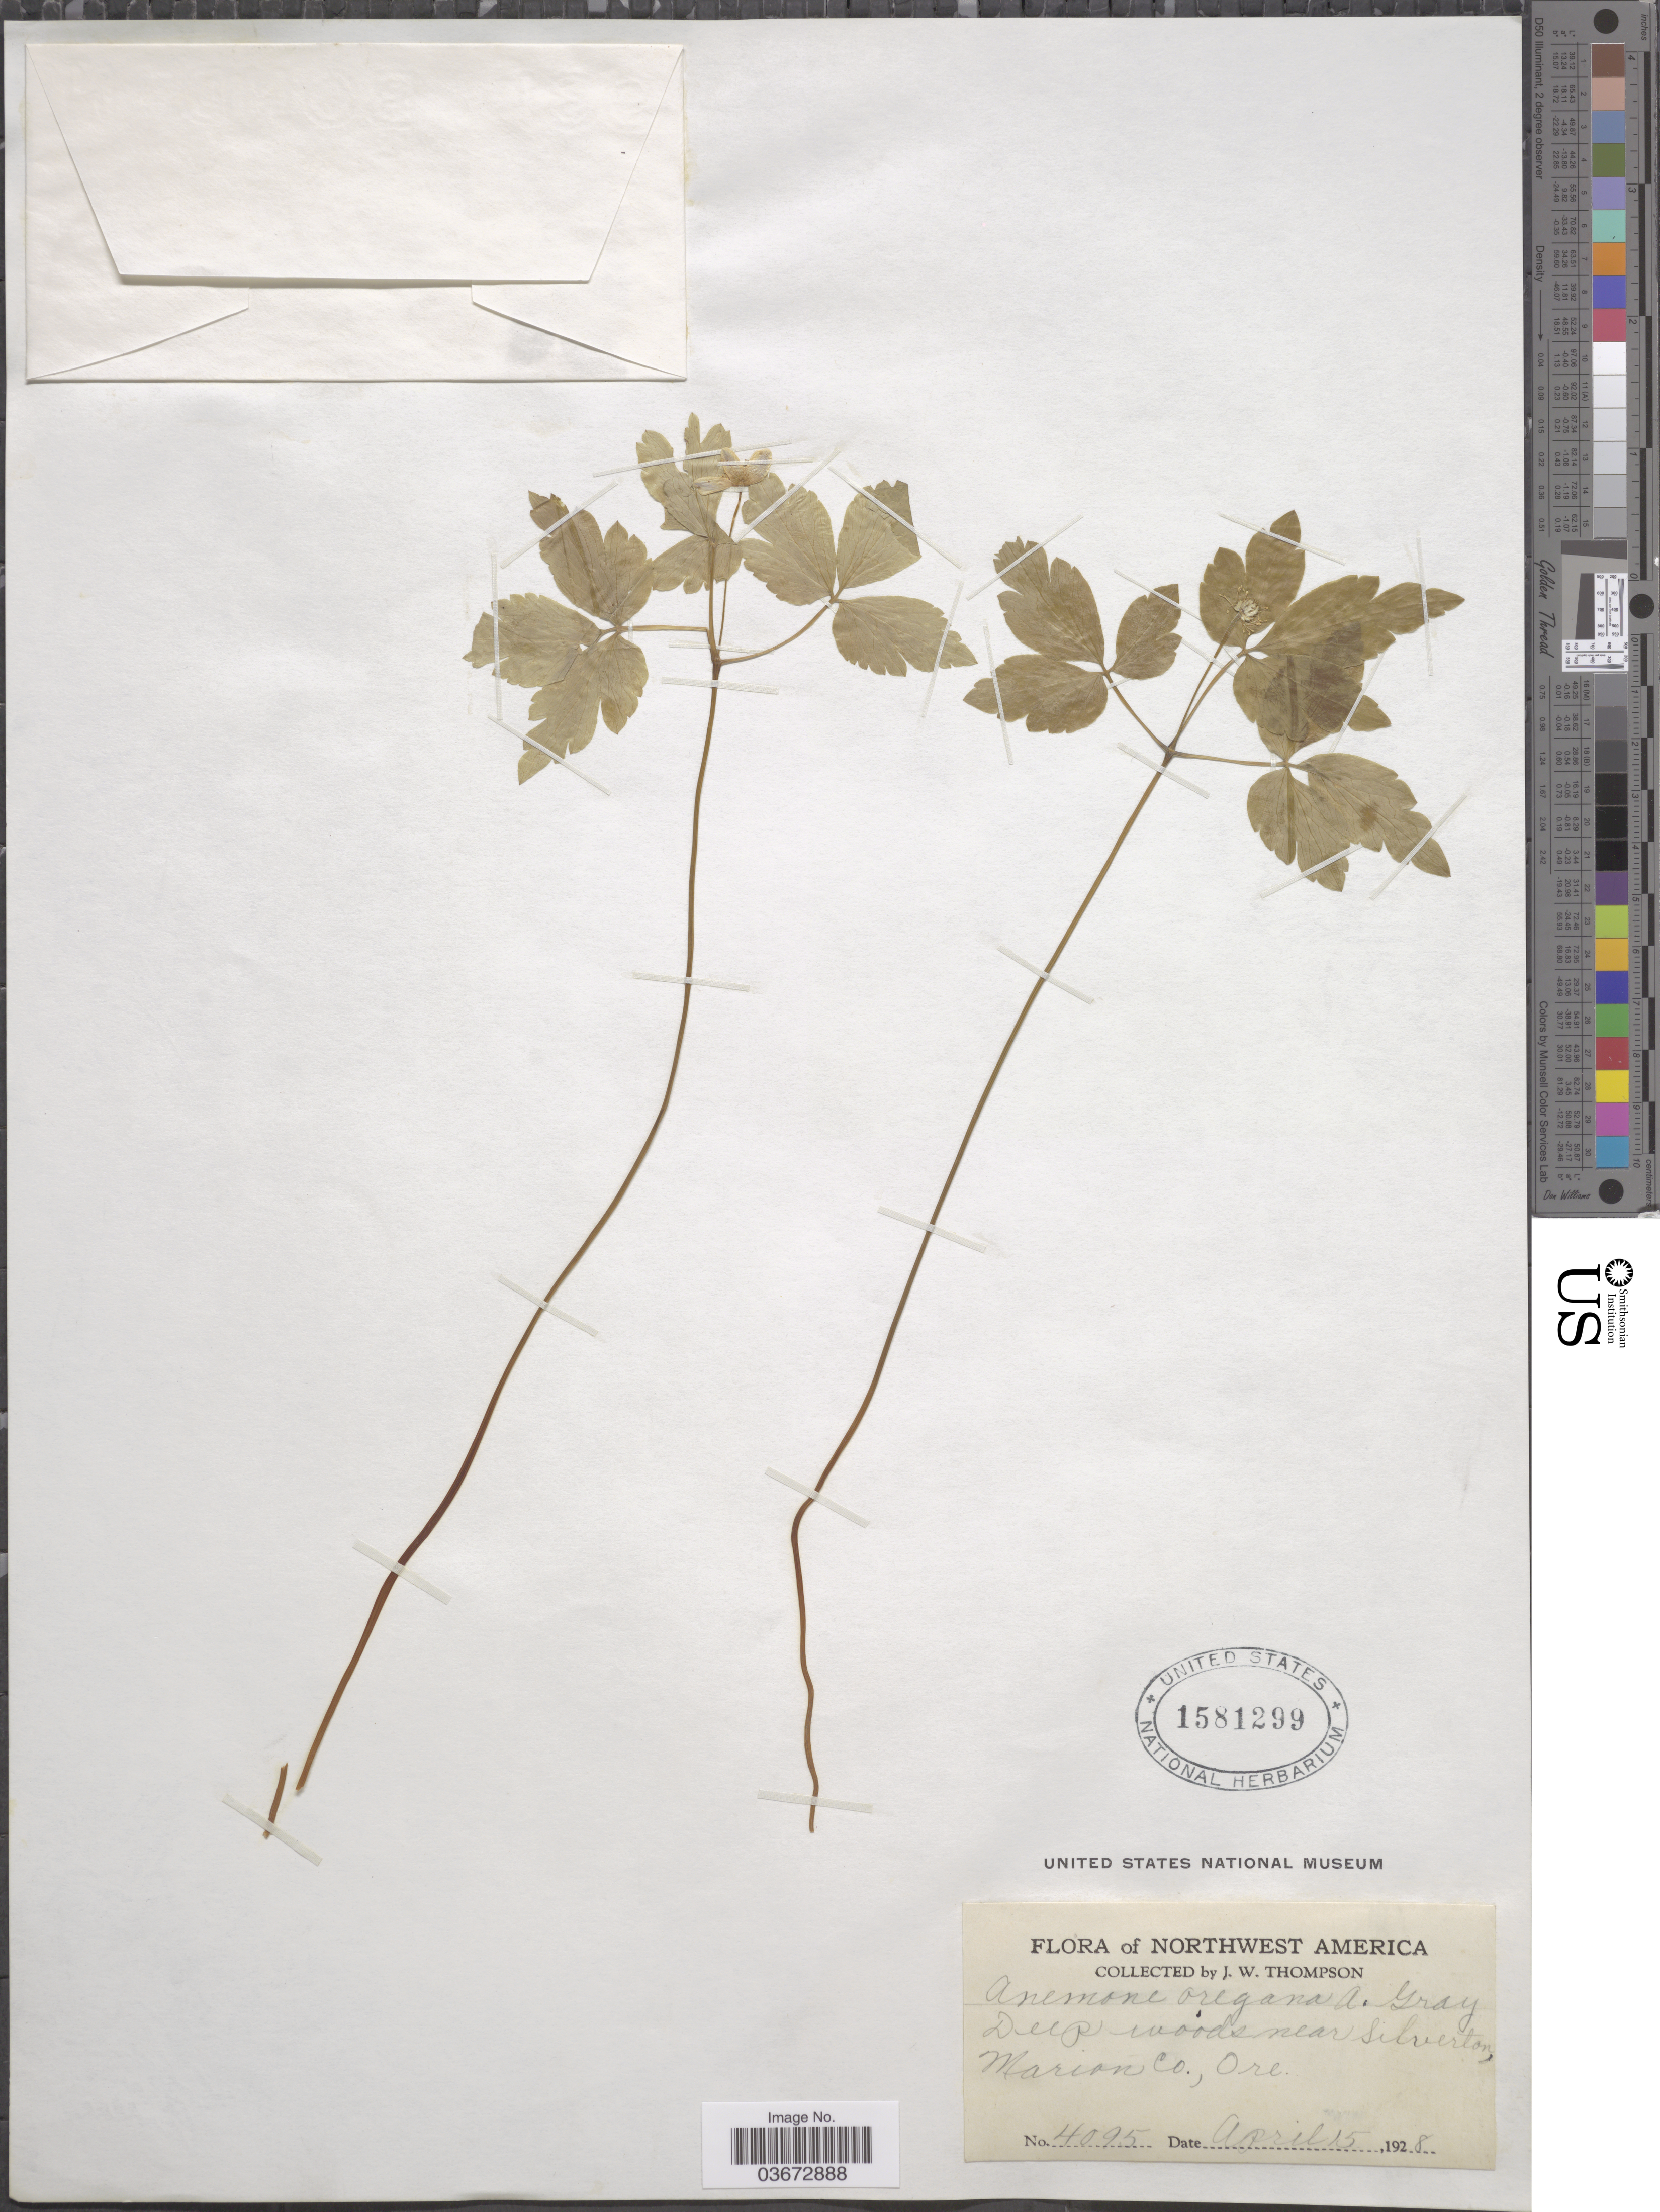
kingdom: Plantae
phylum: Tracheophyta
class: Magnoliopsida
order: Ranunculales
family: Ranunculaceae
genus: Anemone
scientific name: Anemone quinquefolia var. oregana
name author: (A. Gray) B.L. Rob.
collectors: J. Thompson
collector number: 4095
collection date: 1928-04-15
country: United States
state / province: Oregon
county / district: Marion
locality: Northwest America. Deep woods near Silverton, Marion Co.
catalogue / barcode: US 1581299